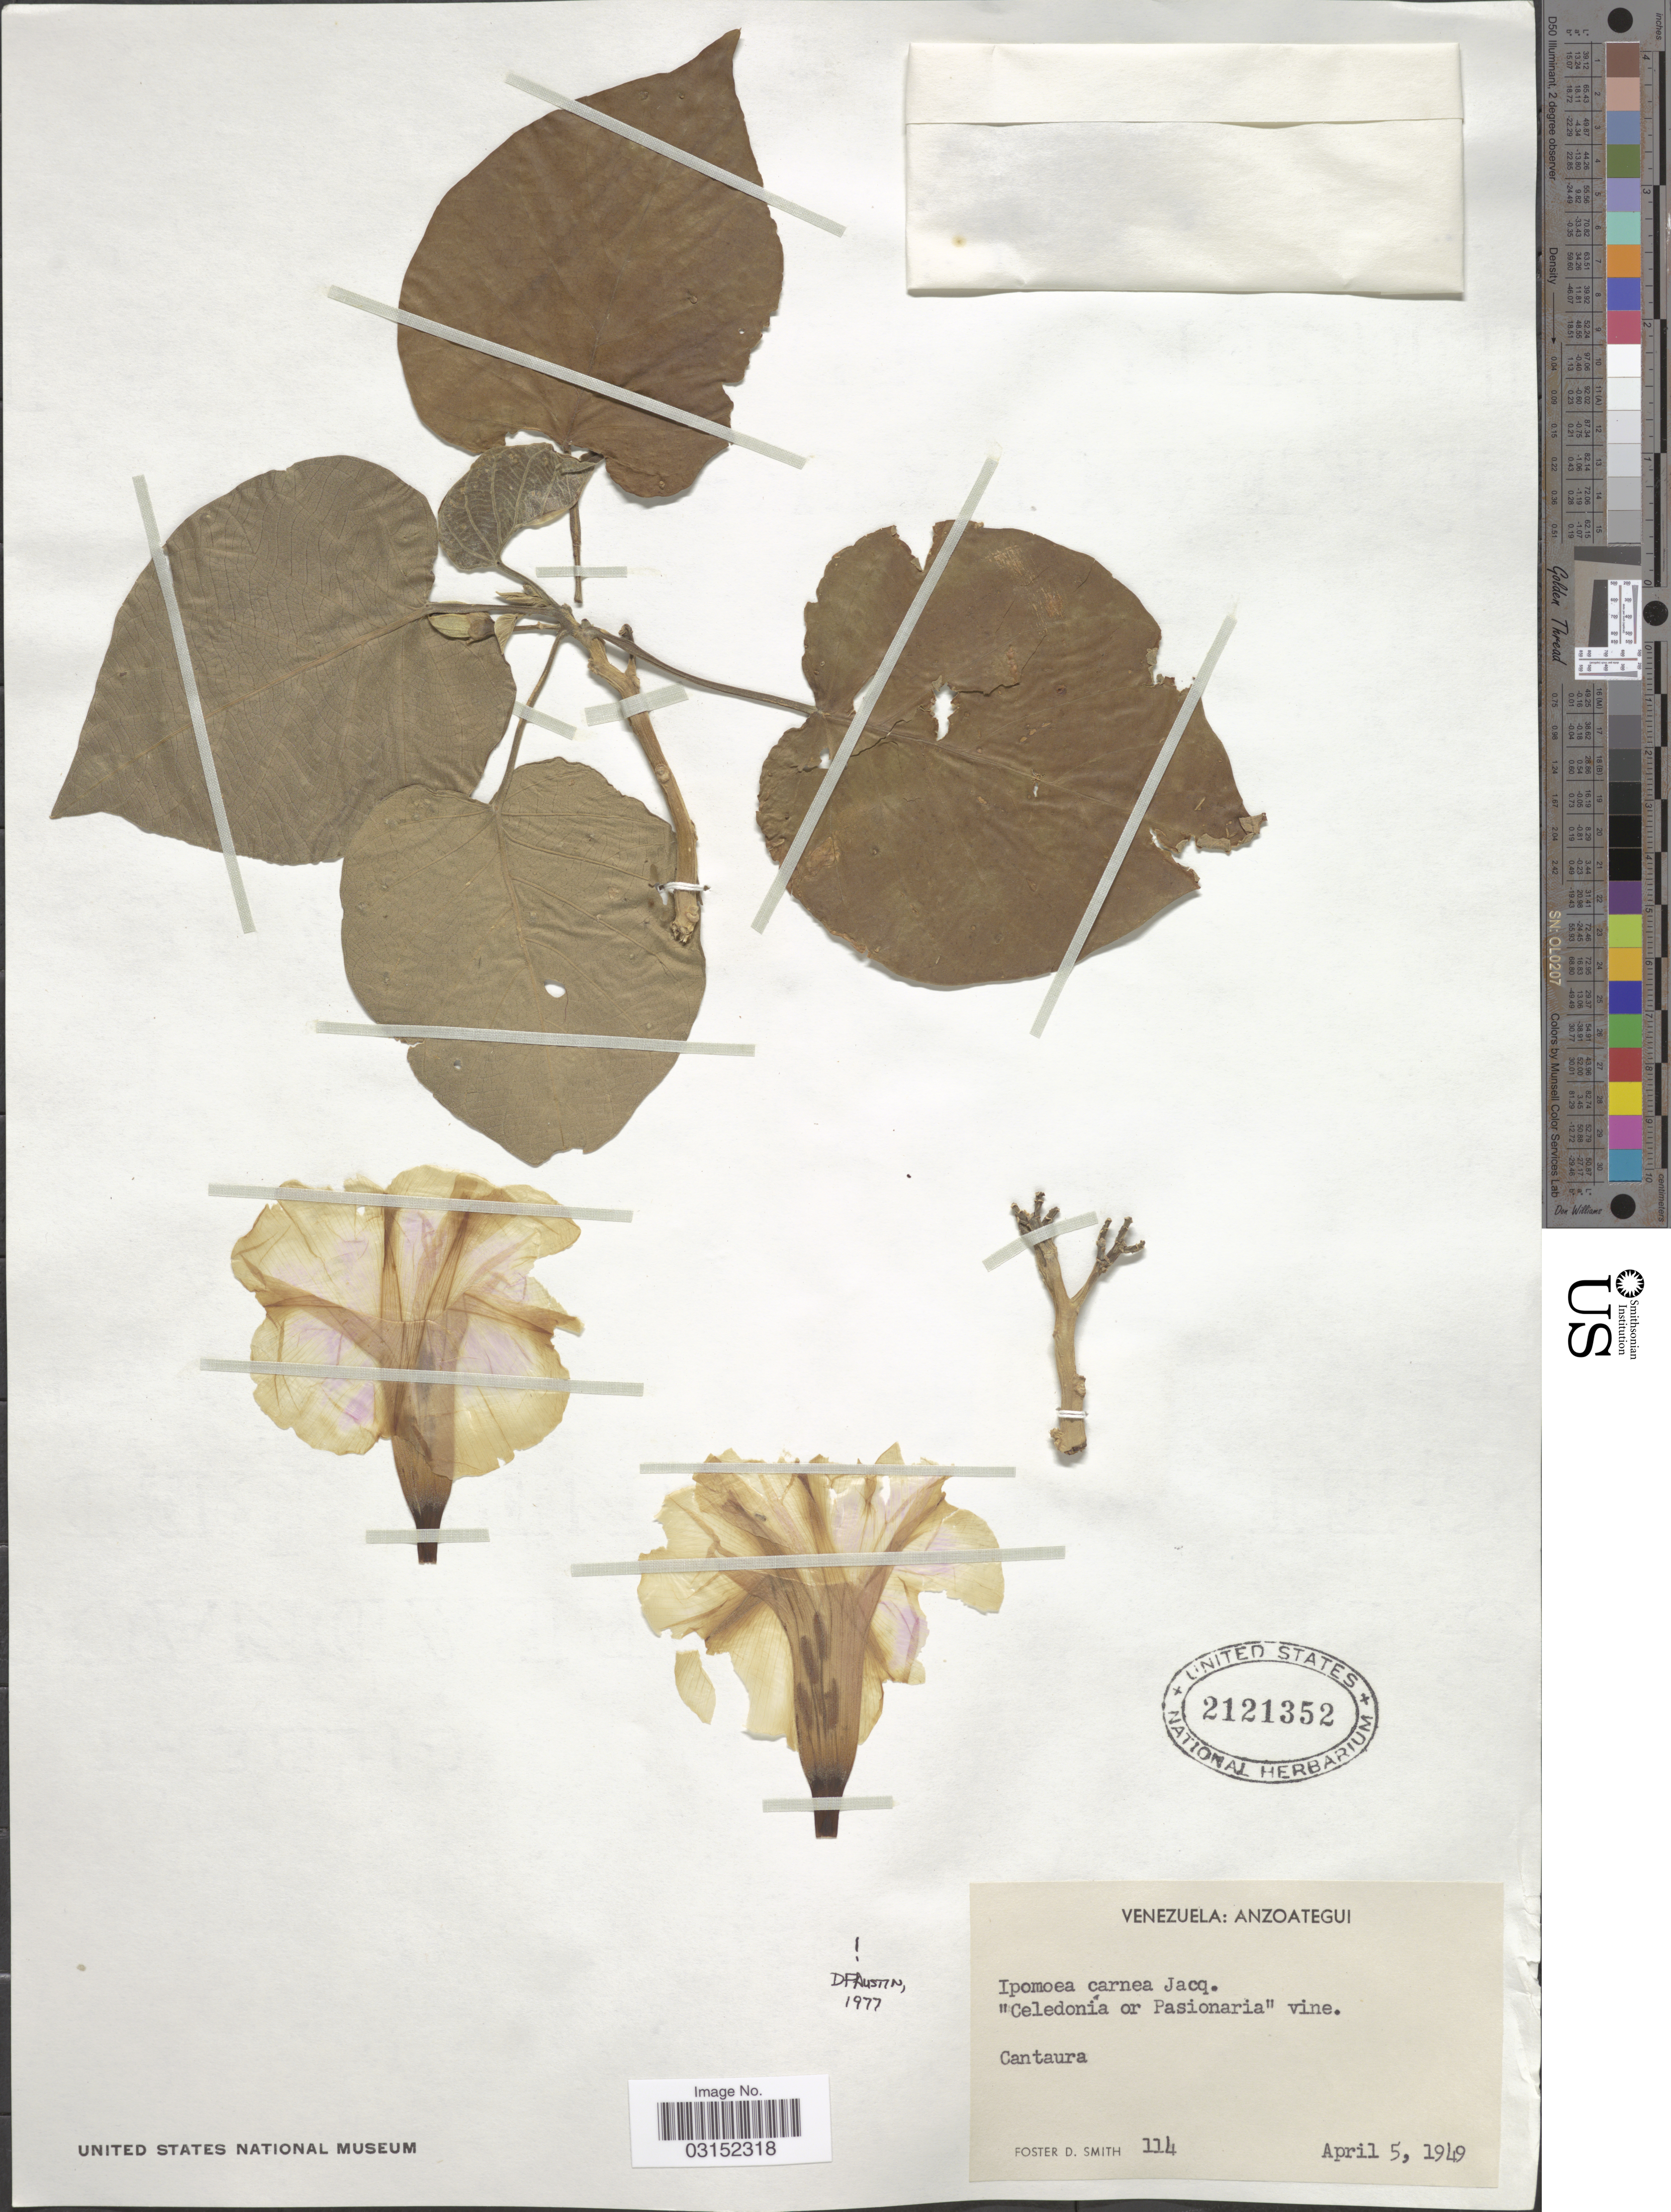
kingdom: Plantae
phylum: Tracheophyta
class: Magnoliopsida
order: Solanales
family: Convolvulaceae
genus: Ipomoea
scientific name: Ipomoea carnea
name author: Jacq.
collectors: F. Smith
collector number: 114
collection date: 1949-04-05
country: Venezuela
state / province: Anzoategui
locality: Cantaura.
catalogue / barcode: US 2121352